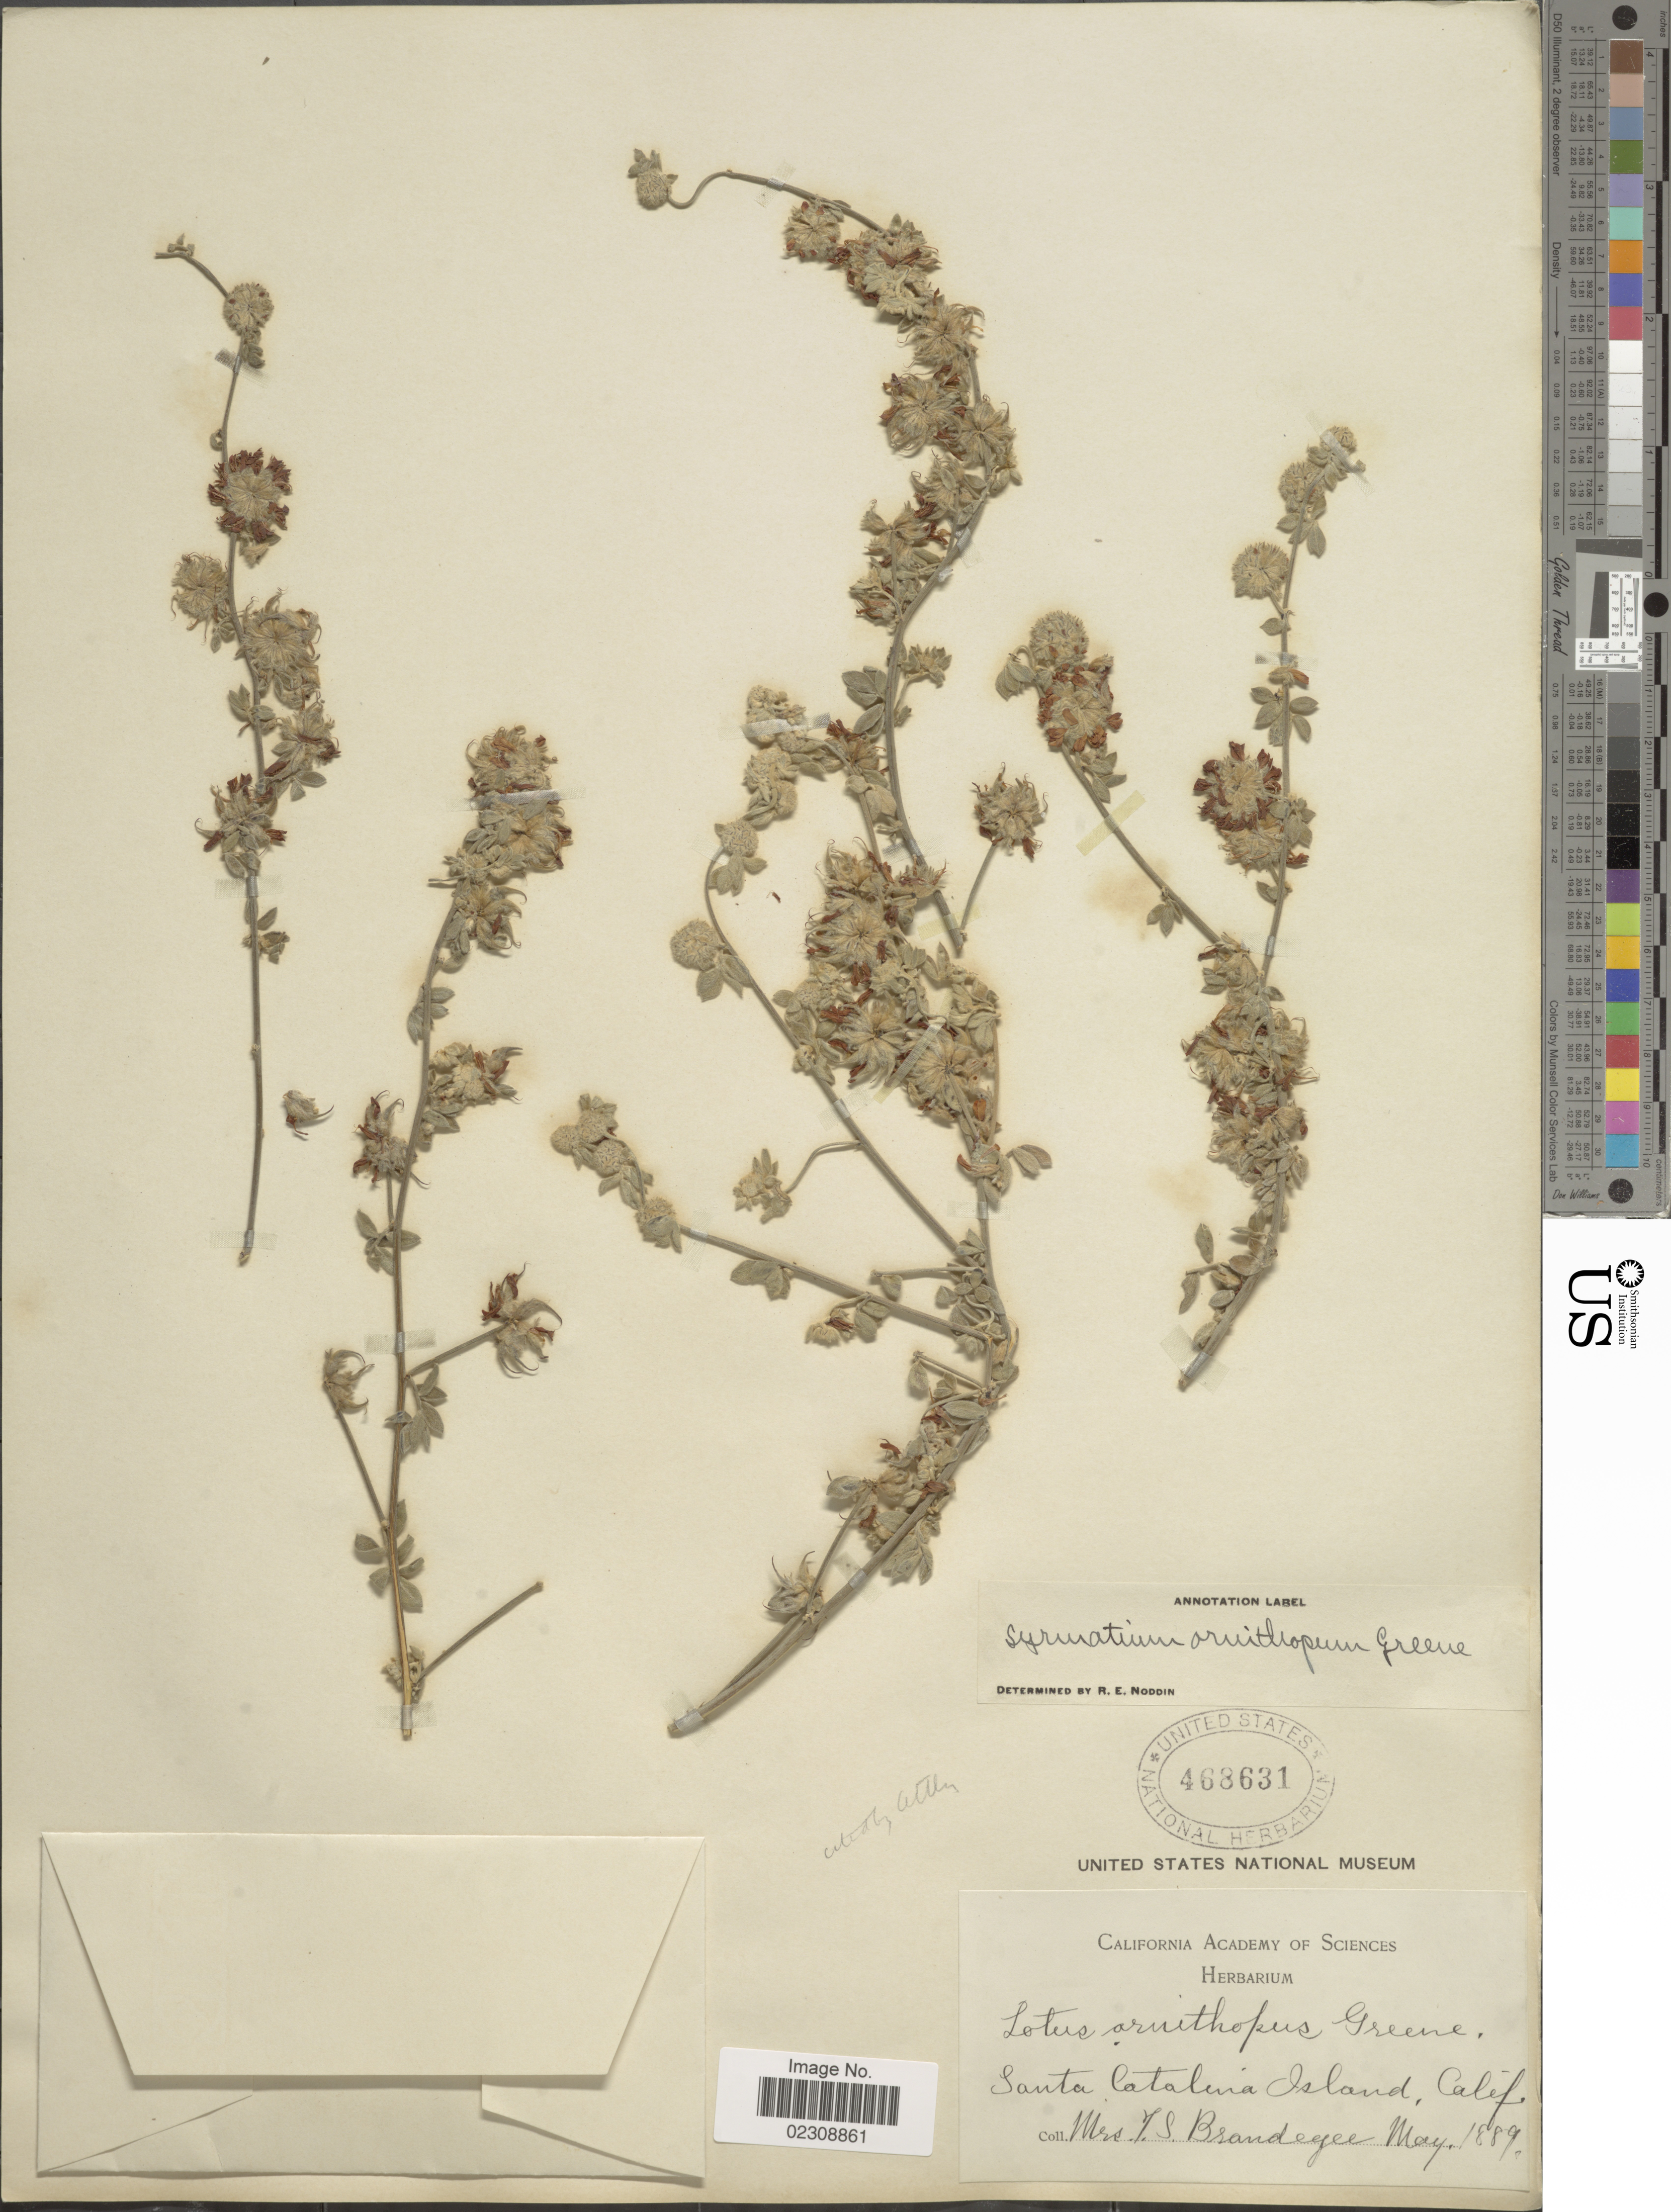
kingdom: Plantae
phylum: Tracheophyta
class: Magnoliopsida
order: Fabales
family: Fabaceae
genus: Syrmatium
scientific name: Syrmatium ornithopus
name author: (Greene) Greene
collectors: T. S. Brandegee (herbarium)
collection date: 1889-05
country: United States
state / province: California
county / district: Los Angeles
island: Santa Catalina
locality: Santa Catalina Island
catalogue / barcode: US 468631